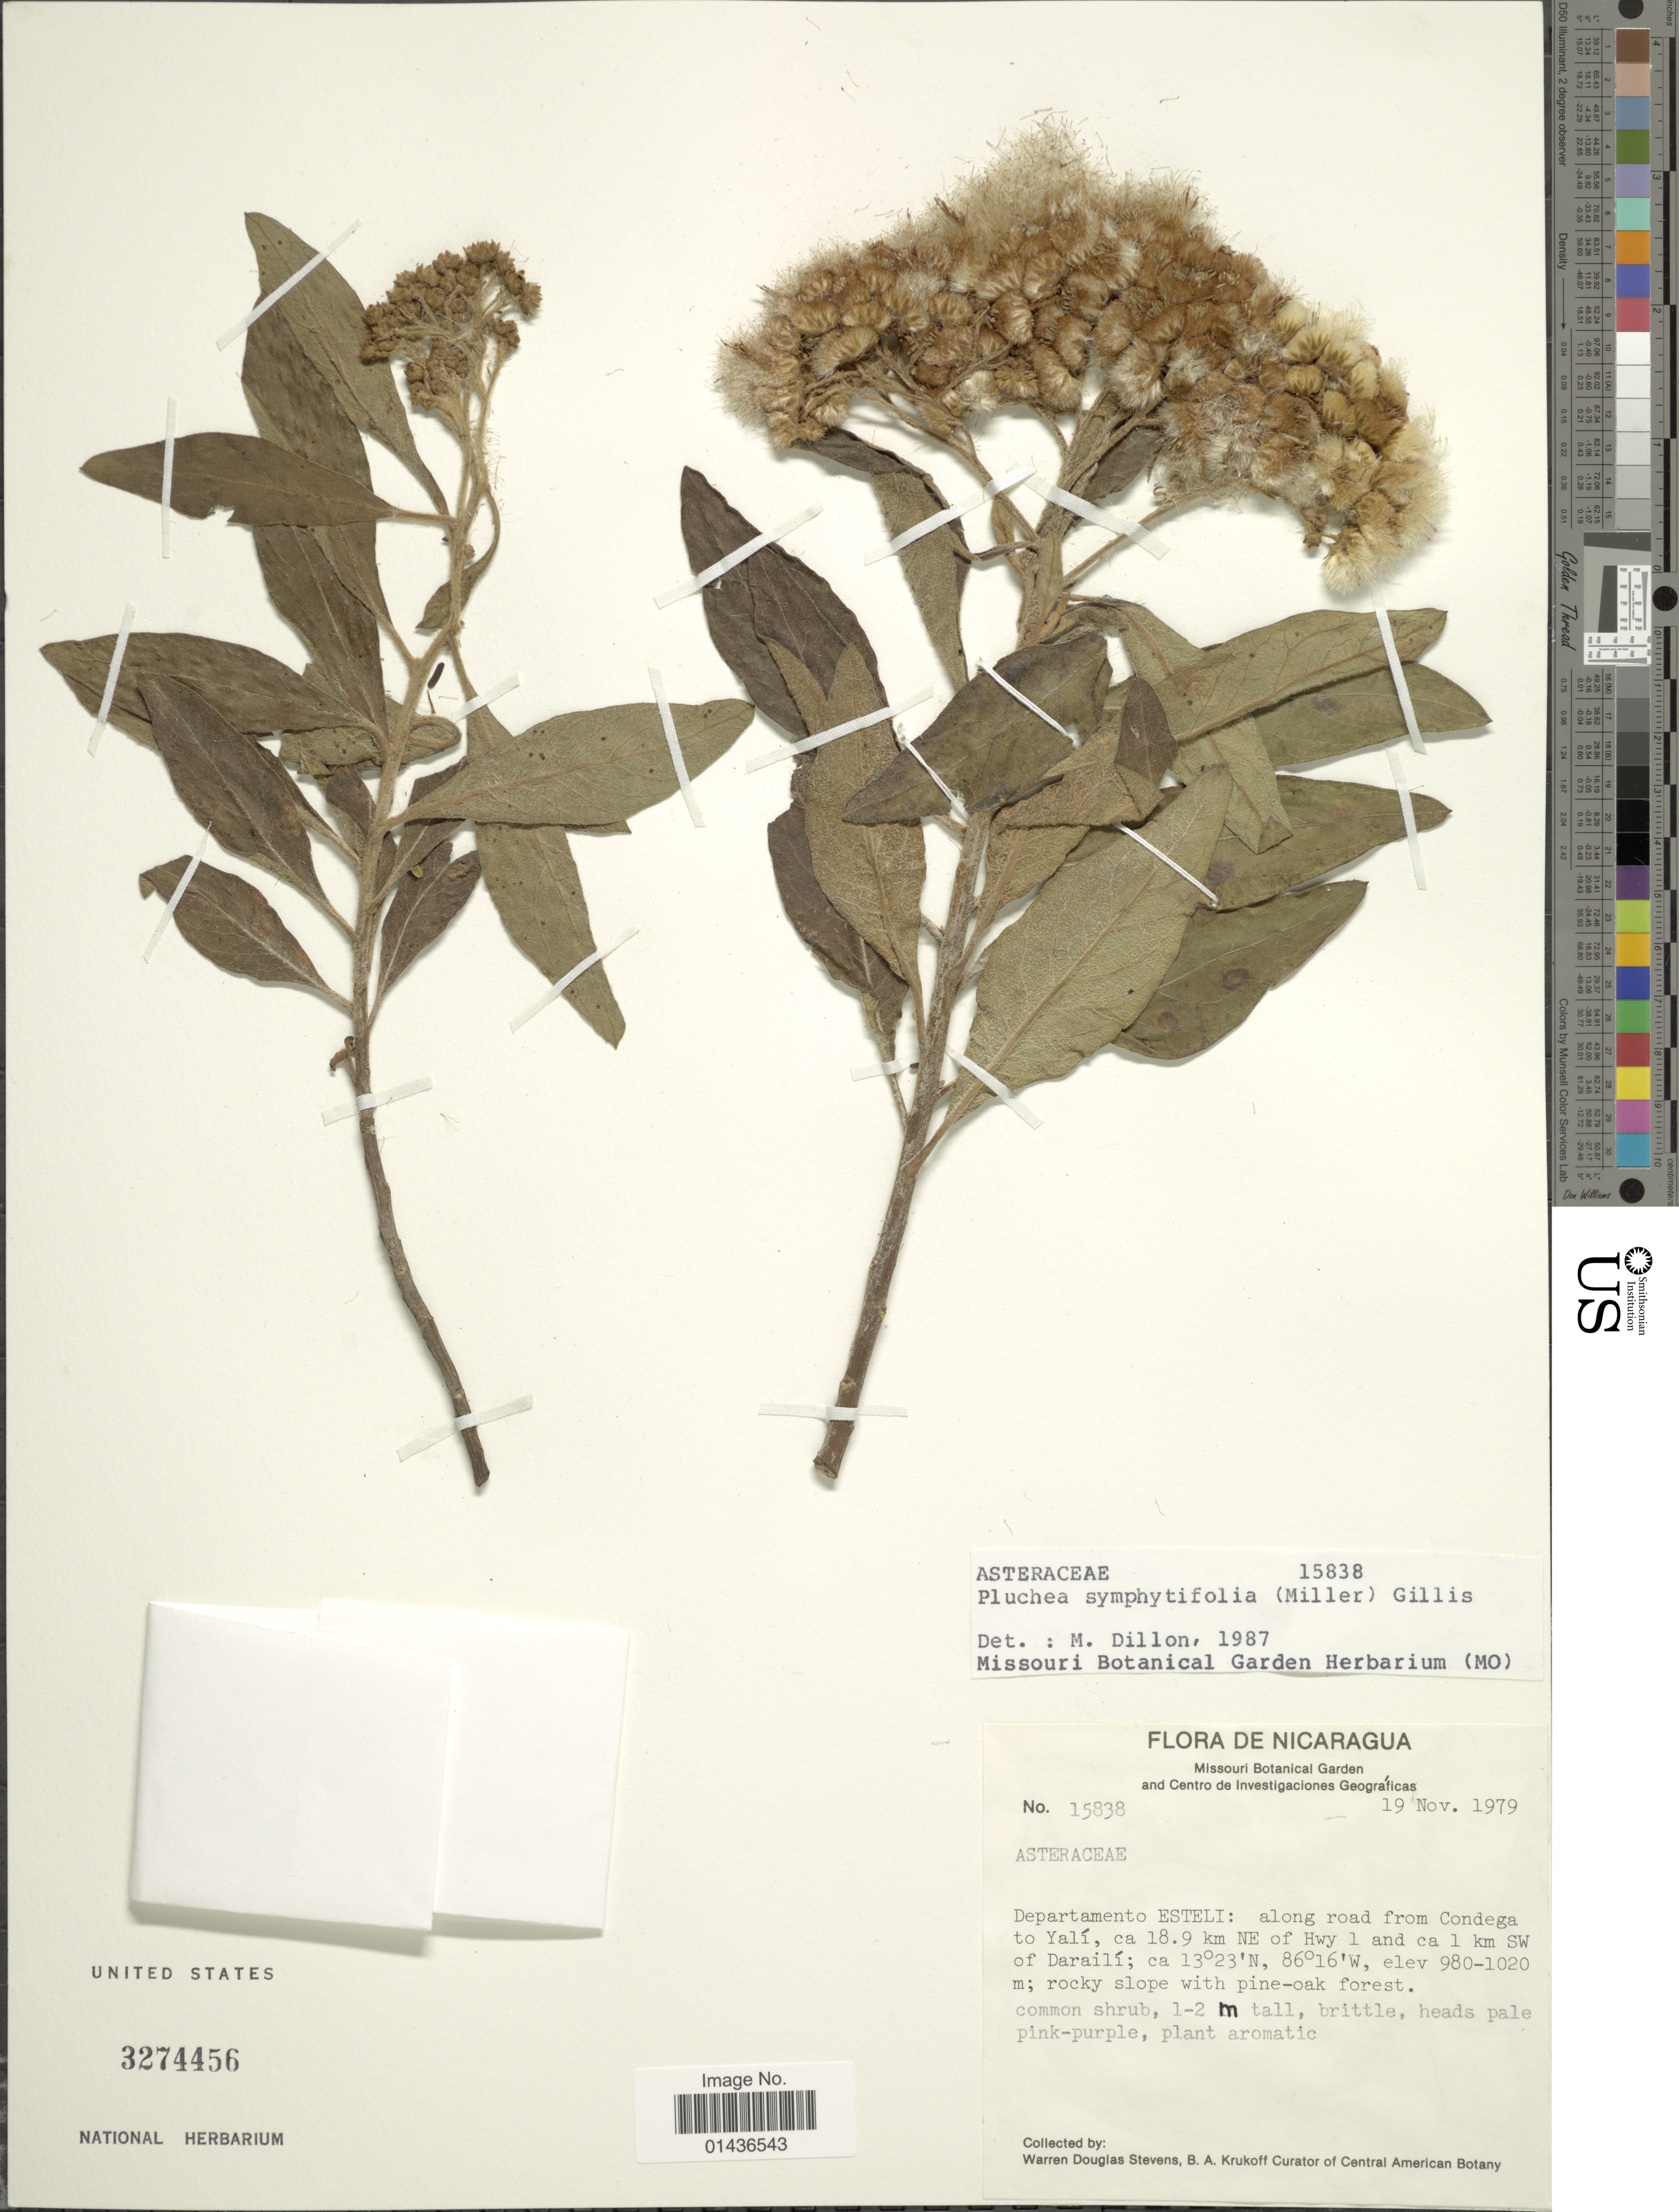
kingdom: Plantae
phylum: Tracheophyta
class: Magnoliopsida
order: Asterales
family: Asteraceae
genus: Pluchea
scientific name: Pluchea carolinensis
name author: (Jacq.) D. Don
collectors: W. D. Stevens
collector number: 15838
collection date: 1979-11-19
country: Nicaragua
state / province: Esteli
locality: Along road from Condega to Yali, ca18.9 km NE of Hwy 1 and ca 1 km SW of Daraili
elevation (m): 980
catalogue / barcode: US 3274456